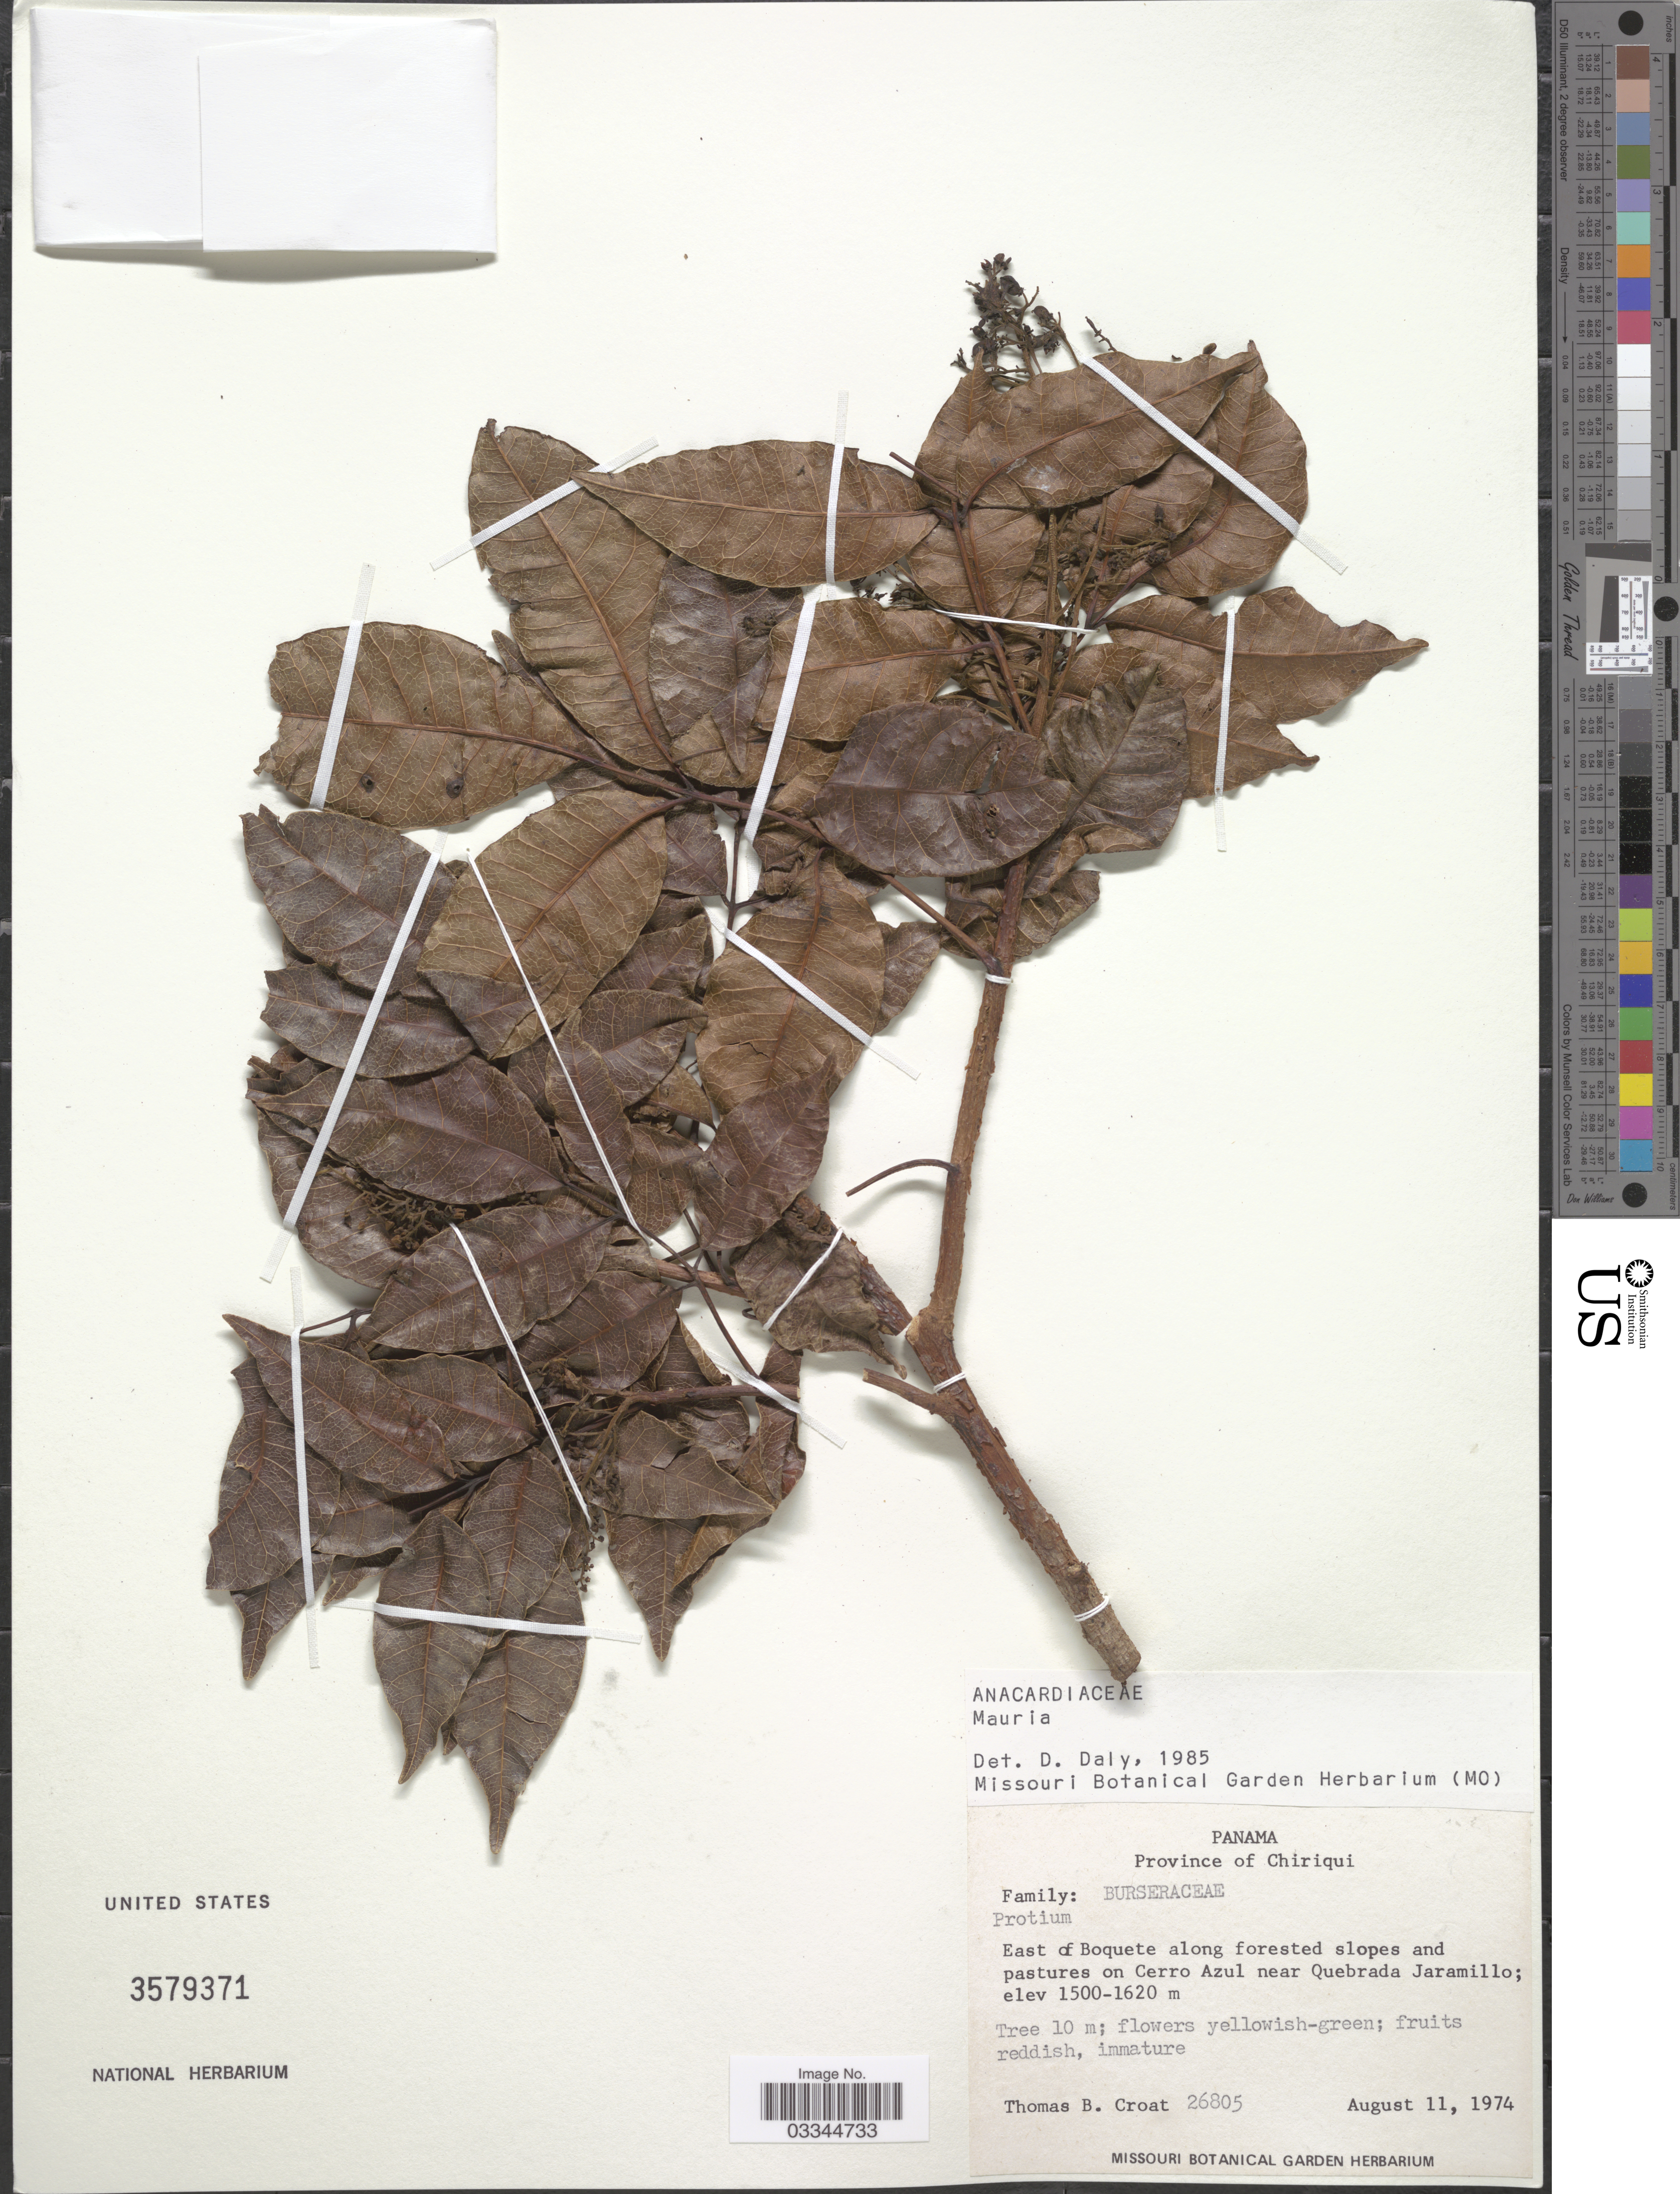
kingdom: Plantae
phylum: Tracheophyta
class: Magnoliopsida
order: Sapindales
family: Anacardiaceae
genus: Mauria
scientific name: Mauria sp.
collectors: T. B. Croat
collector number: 26805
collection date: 1974-08-11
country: Panama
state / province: Chiriqui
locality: East of Boquete along forested slopes and pastures on Cerro Azul near Quebrada Jaramillo.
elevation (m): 1500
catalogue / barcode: US 3579371